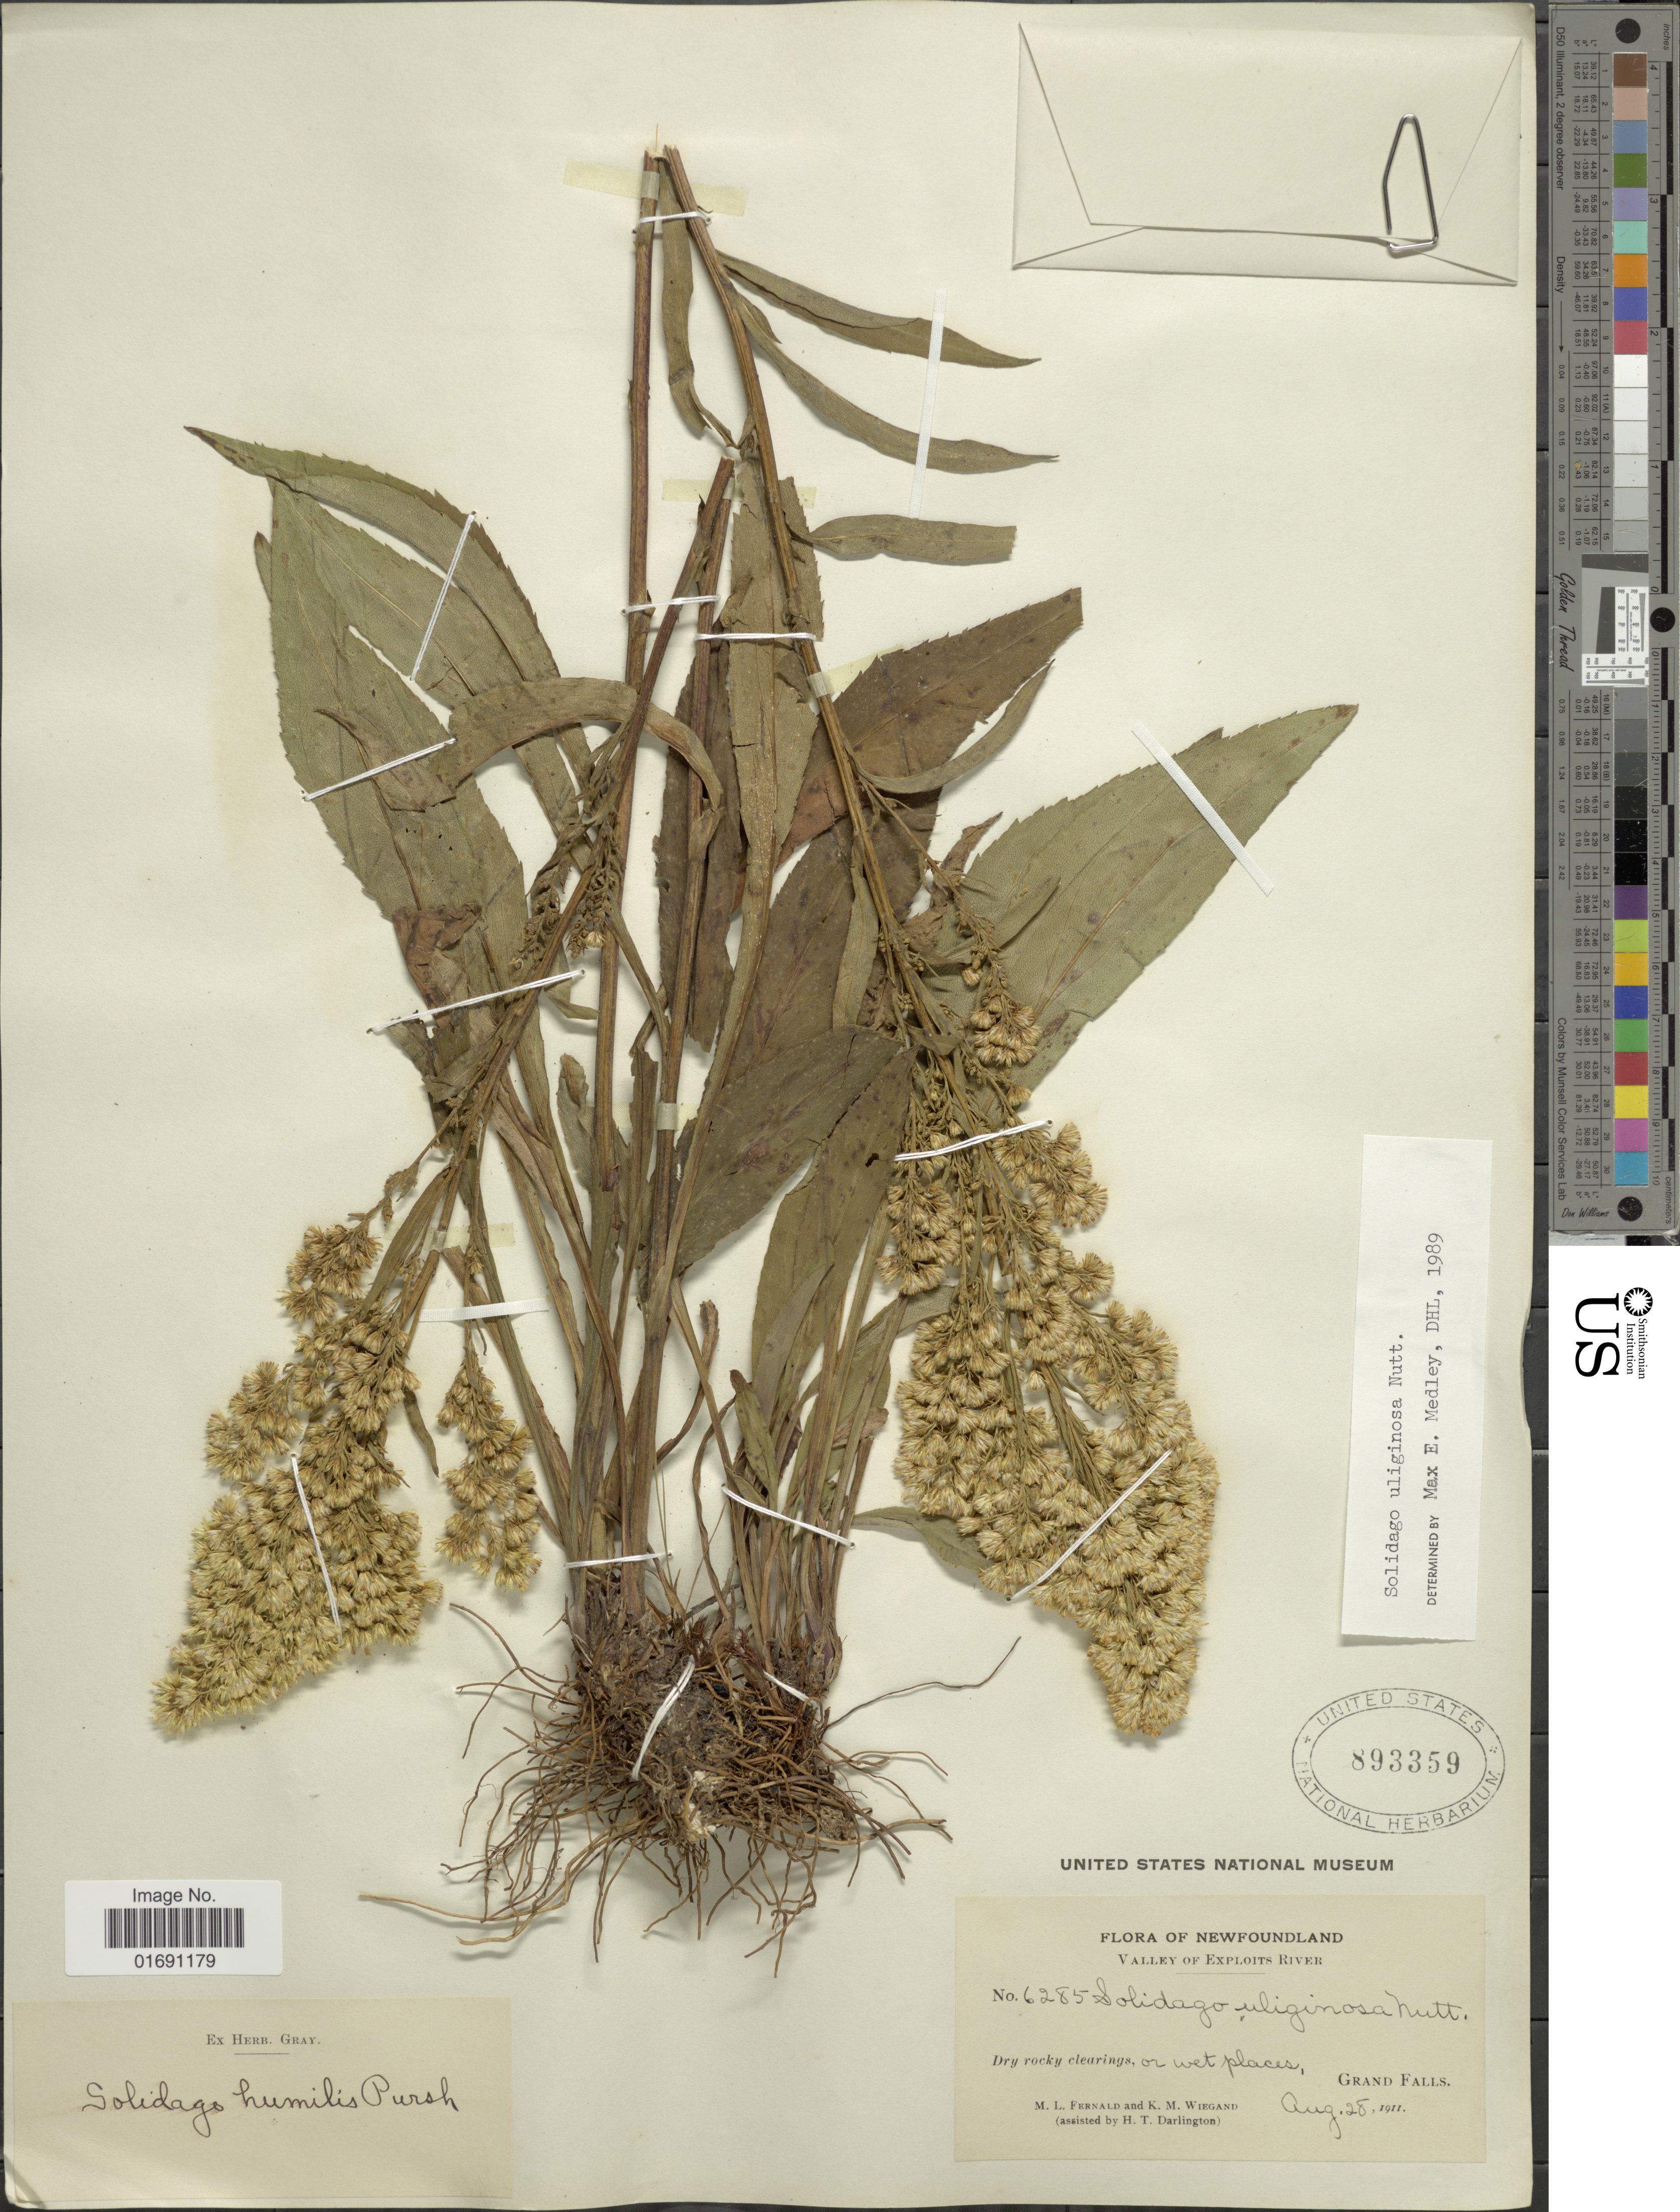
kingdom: Plantae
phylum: Tracheophyta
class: Magnoliopsida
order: Asterales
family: Asteraceae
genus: Solidago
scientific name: Solidago uliginosa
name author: Nutt.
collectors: M. L. Fernald & K. M. Wiegand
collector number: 6285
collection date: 1911-08-28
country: Canada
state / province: Newfoundland and Labrador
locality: Valley of Exploits River, Dry rocky clearings, or wet places, Grand Falls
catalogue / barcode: US 893359